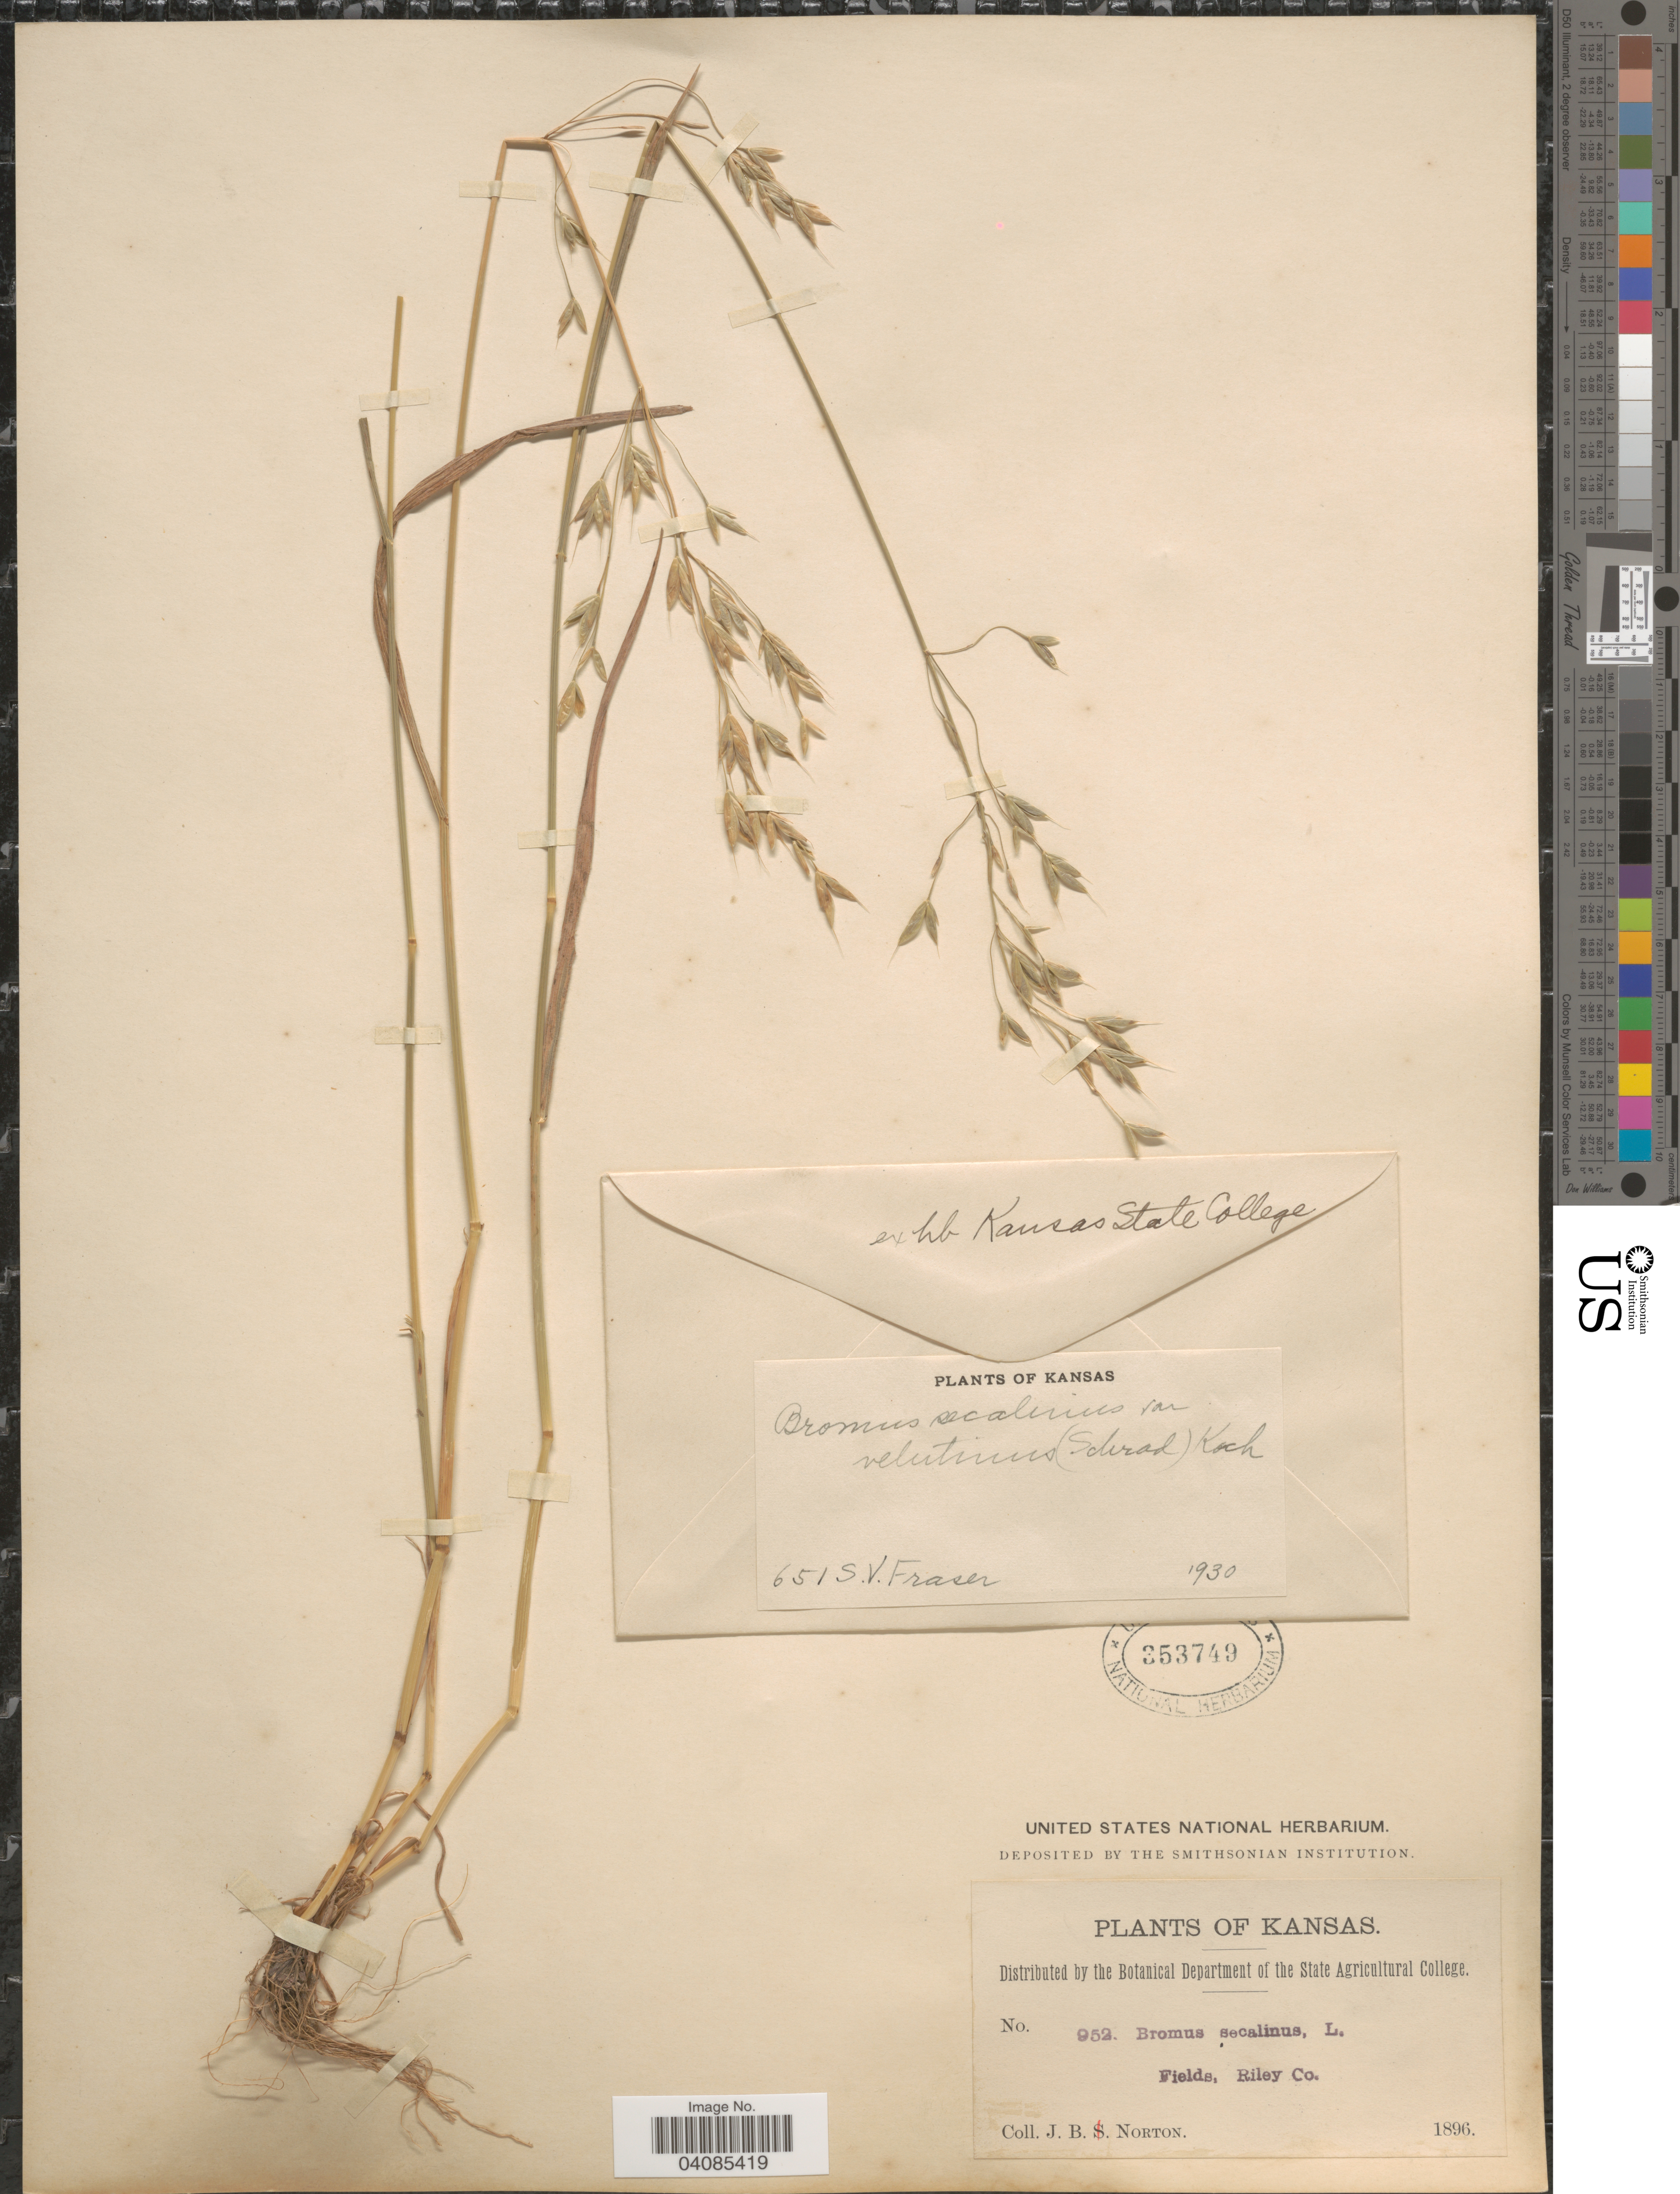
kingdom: Plantae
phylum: Tracheophyta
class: Liliopsida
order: Poales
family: Poaceae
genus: Bromus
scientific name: Bromus secalinus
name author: L.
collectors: J. B. Norton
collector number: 952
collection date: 1896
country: United States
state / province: Kansas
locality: Fields, Riley Co.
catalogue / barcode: US 353749